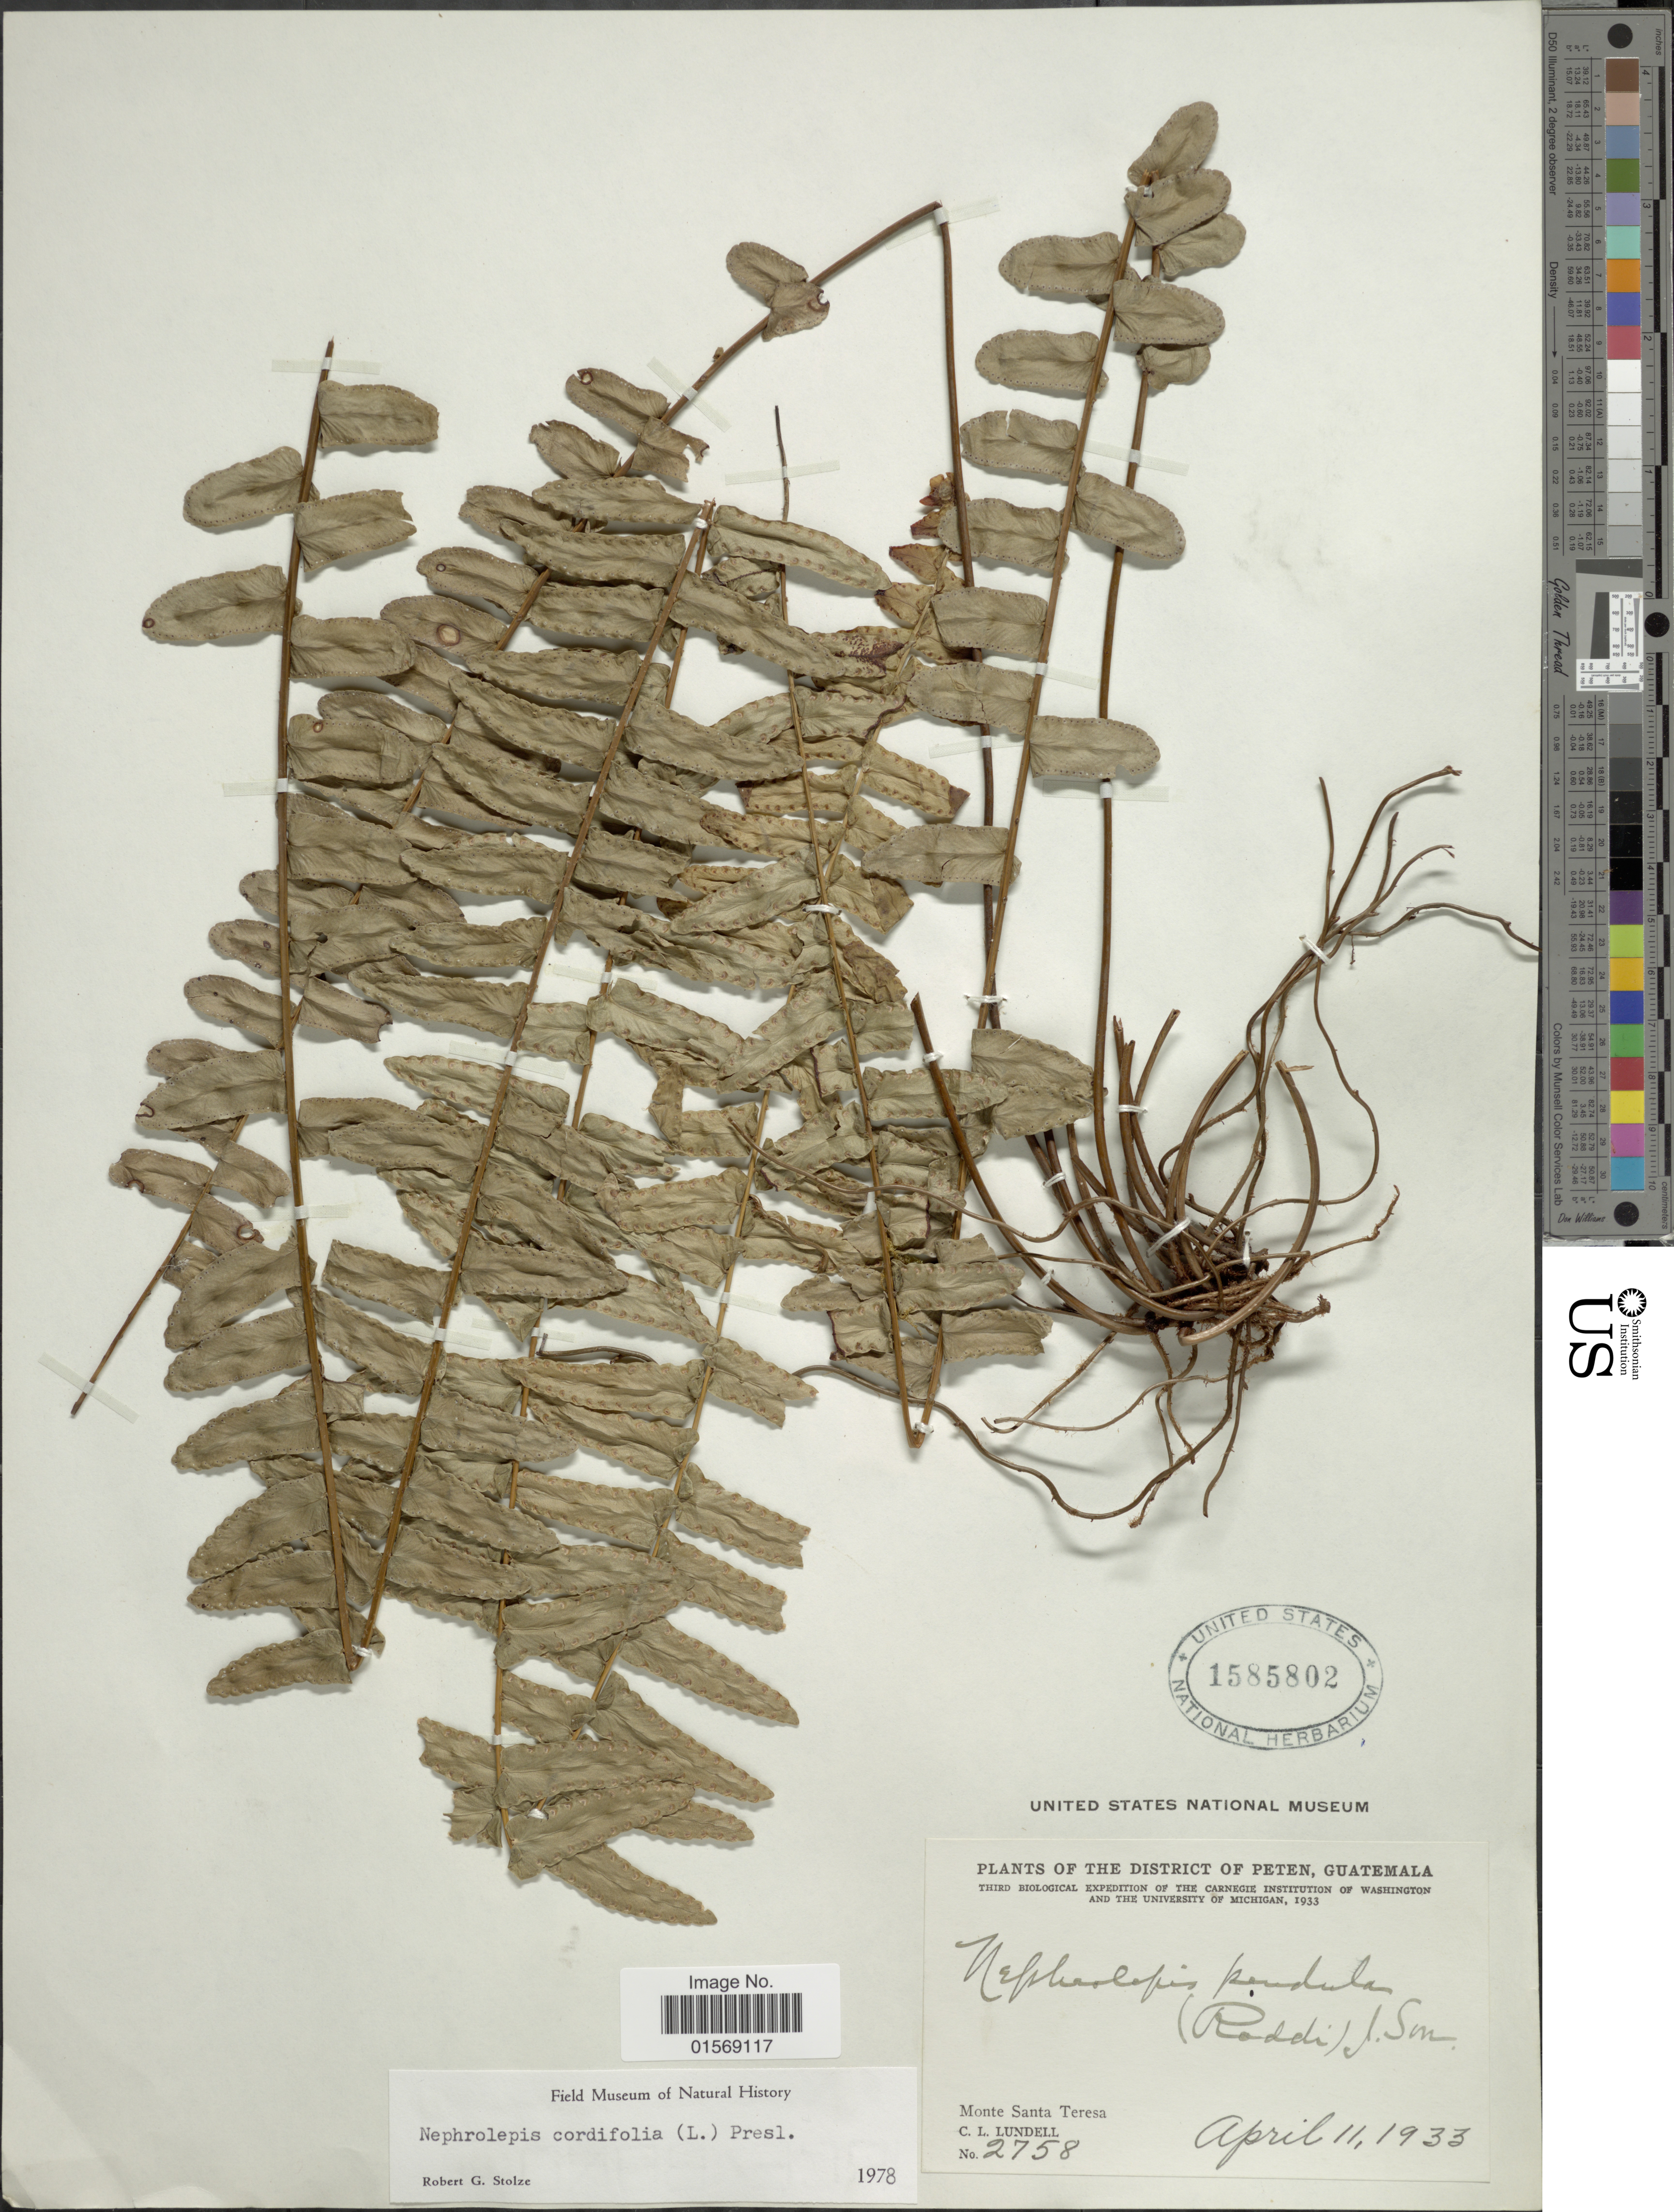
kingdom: Plantae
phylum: Tracheophyta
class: Polypodiopsida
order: Polypodiales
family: Nephrolepidaceae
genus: Nephrolepis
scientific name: Nephrolepis pendula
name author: (Raddi) J. Sm.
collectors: C. L. Lundell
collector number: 2758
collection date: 1933-04-11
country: Guatemala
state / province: El Petén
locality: District of Peten, Guatemala. Monte Santa Teresa.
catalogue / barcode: US 1585802